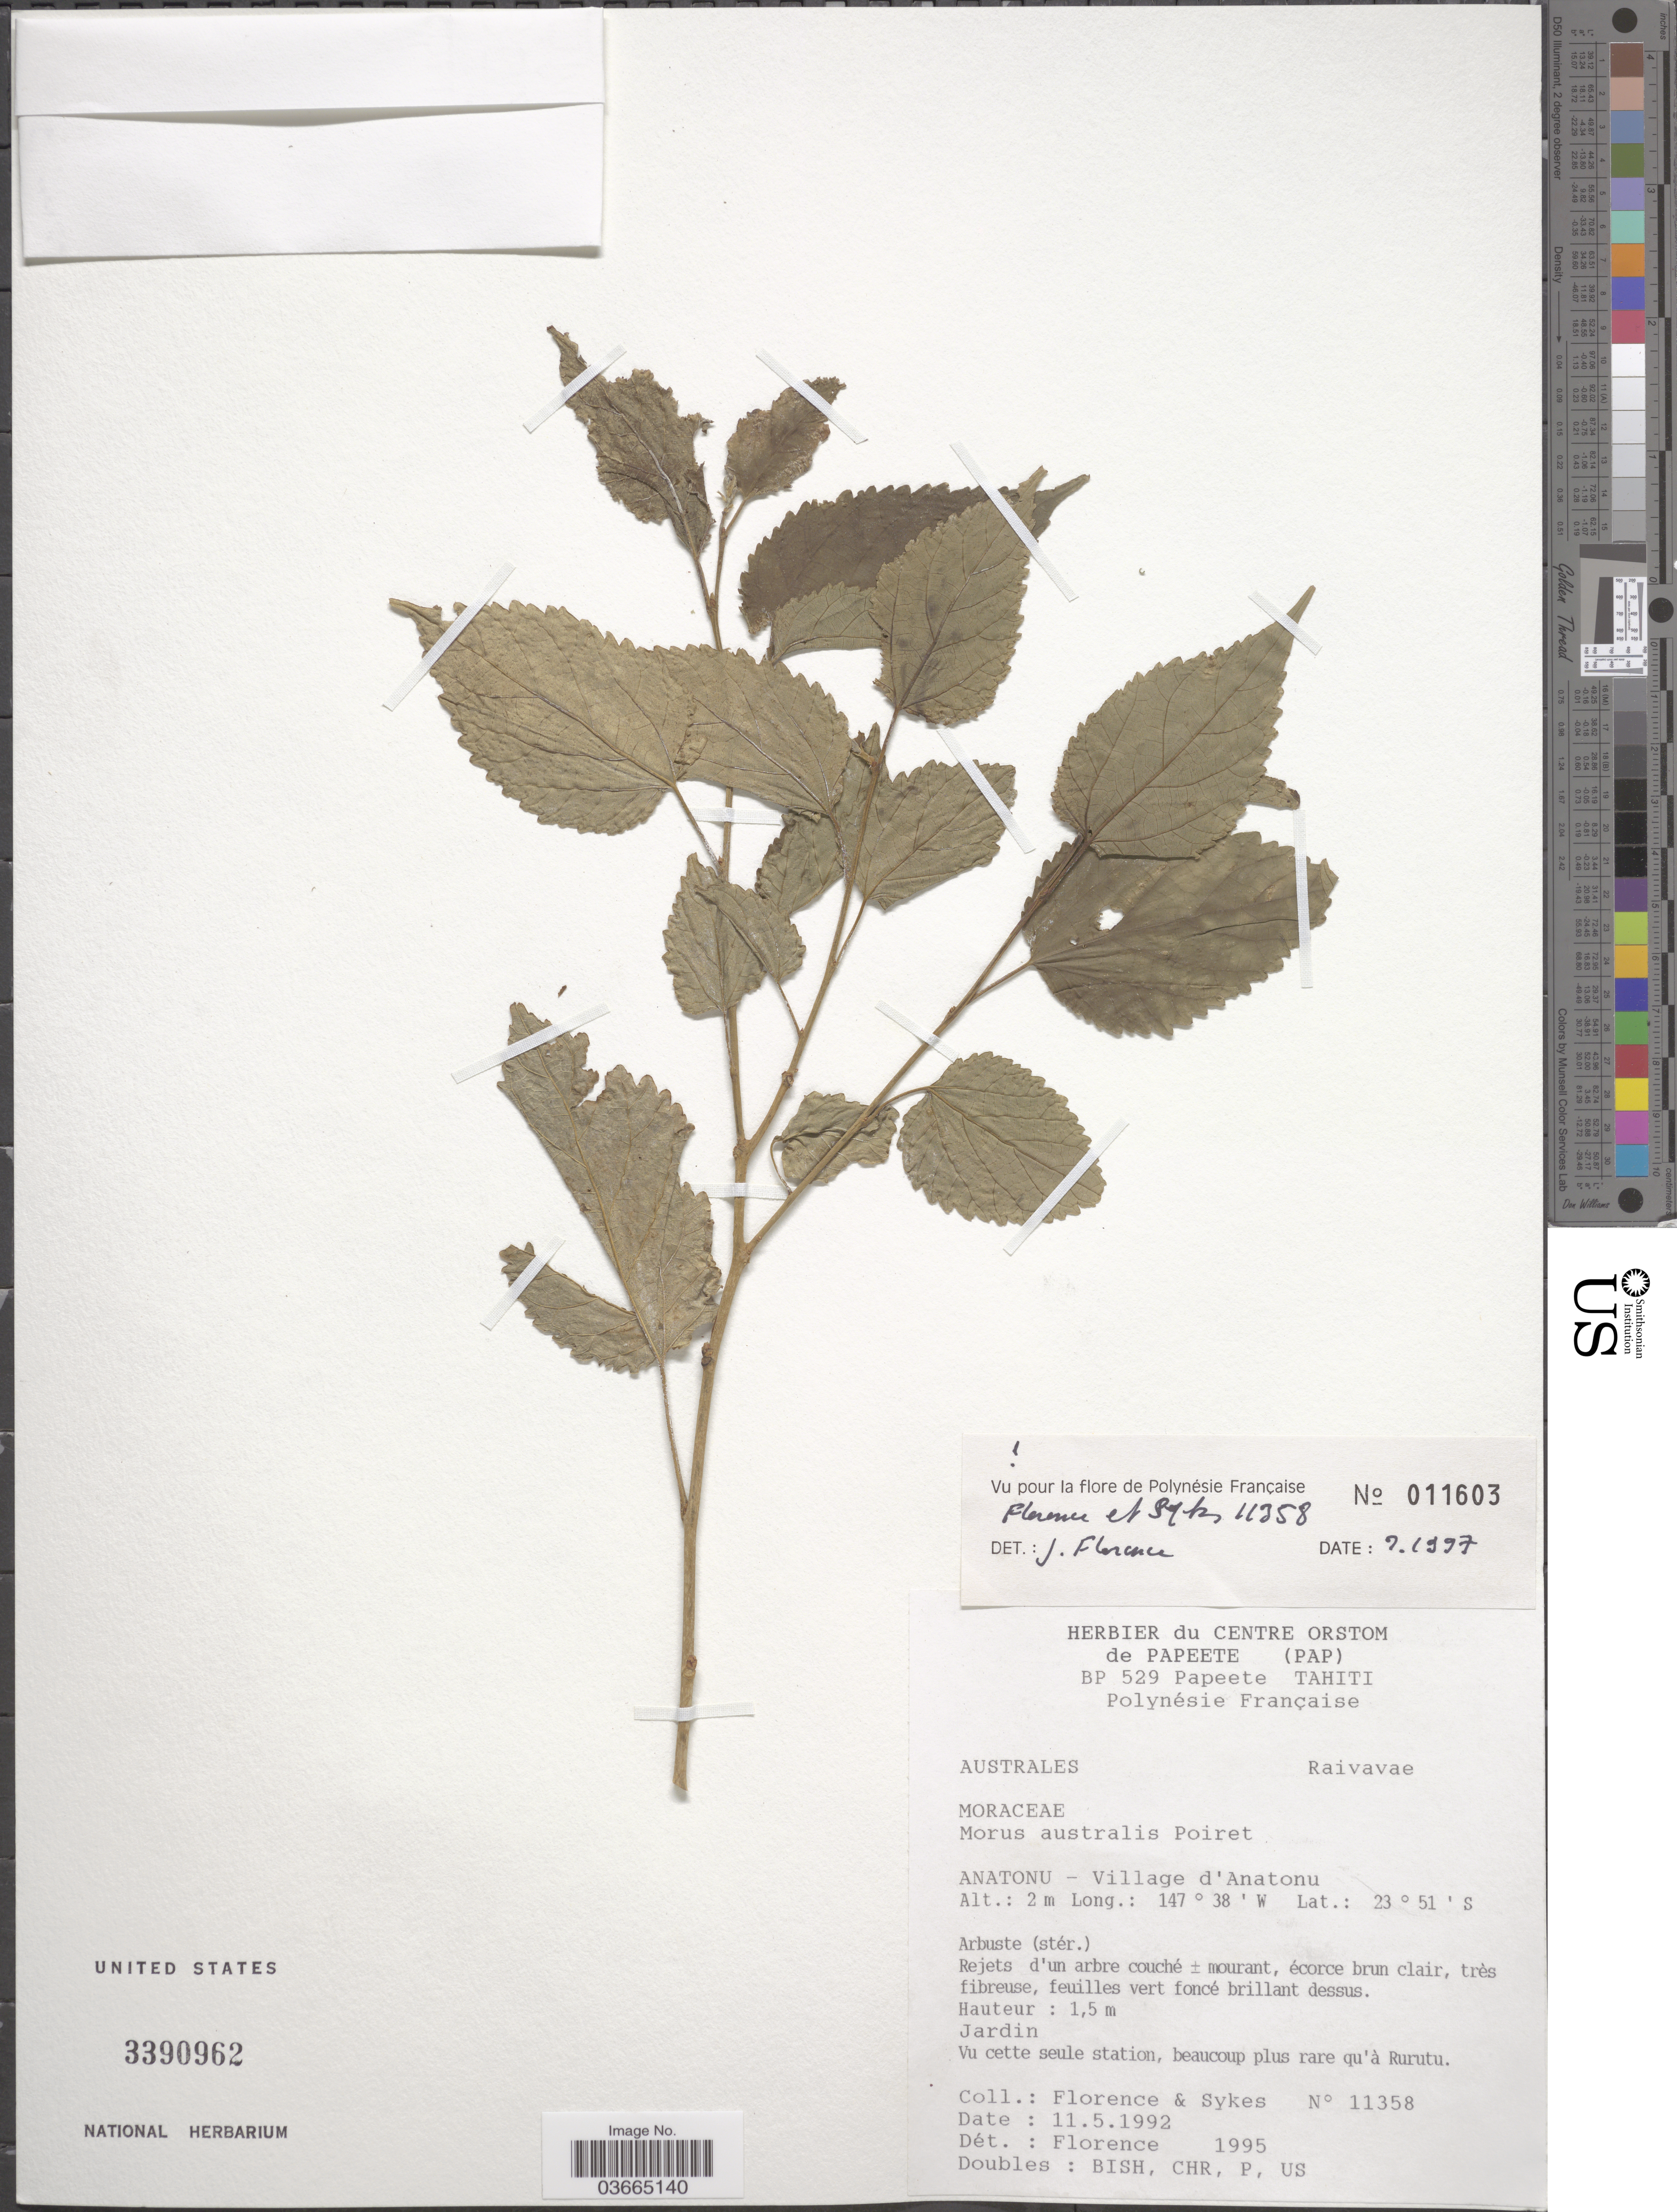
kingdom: Plantae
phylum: Tracheophyta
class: Magnoliopsida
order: Rosales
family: Moraceae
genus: Morus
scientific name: Morus australis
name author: Poir.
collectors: -. Florence & Sykes, --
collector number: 11358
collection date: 1992-05-11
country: French Polynesia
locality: Australes. Raivavae. Anatonu - Village d'Anatonu.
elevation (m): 2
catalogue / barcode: US 3390962